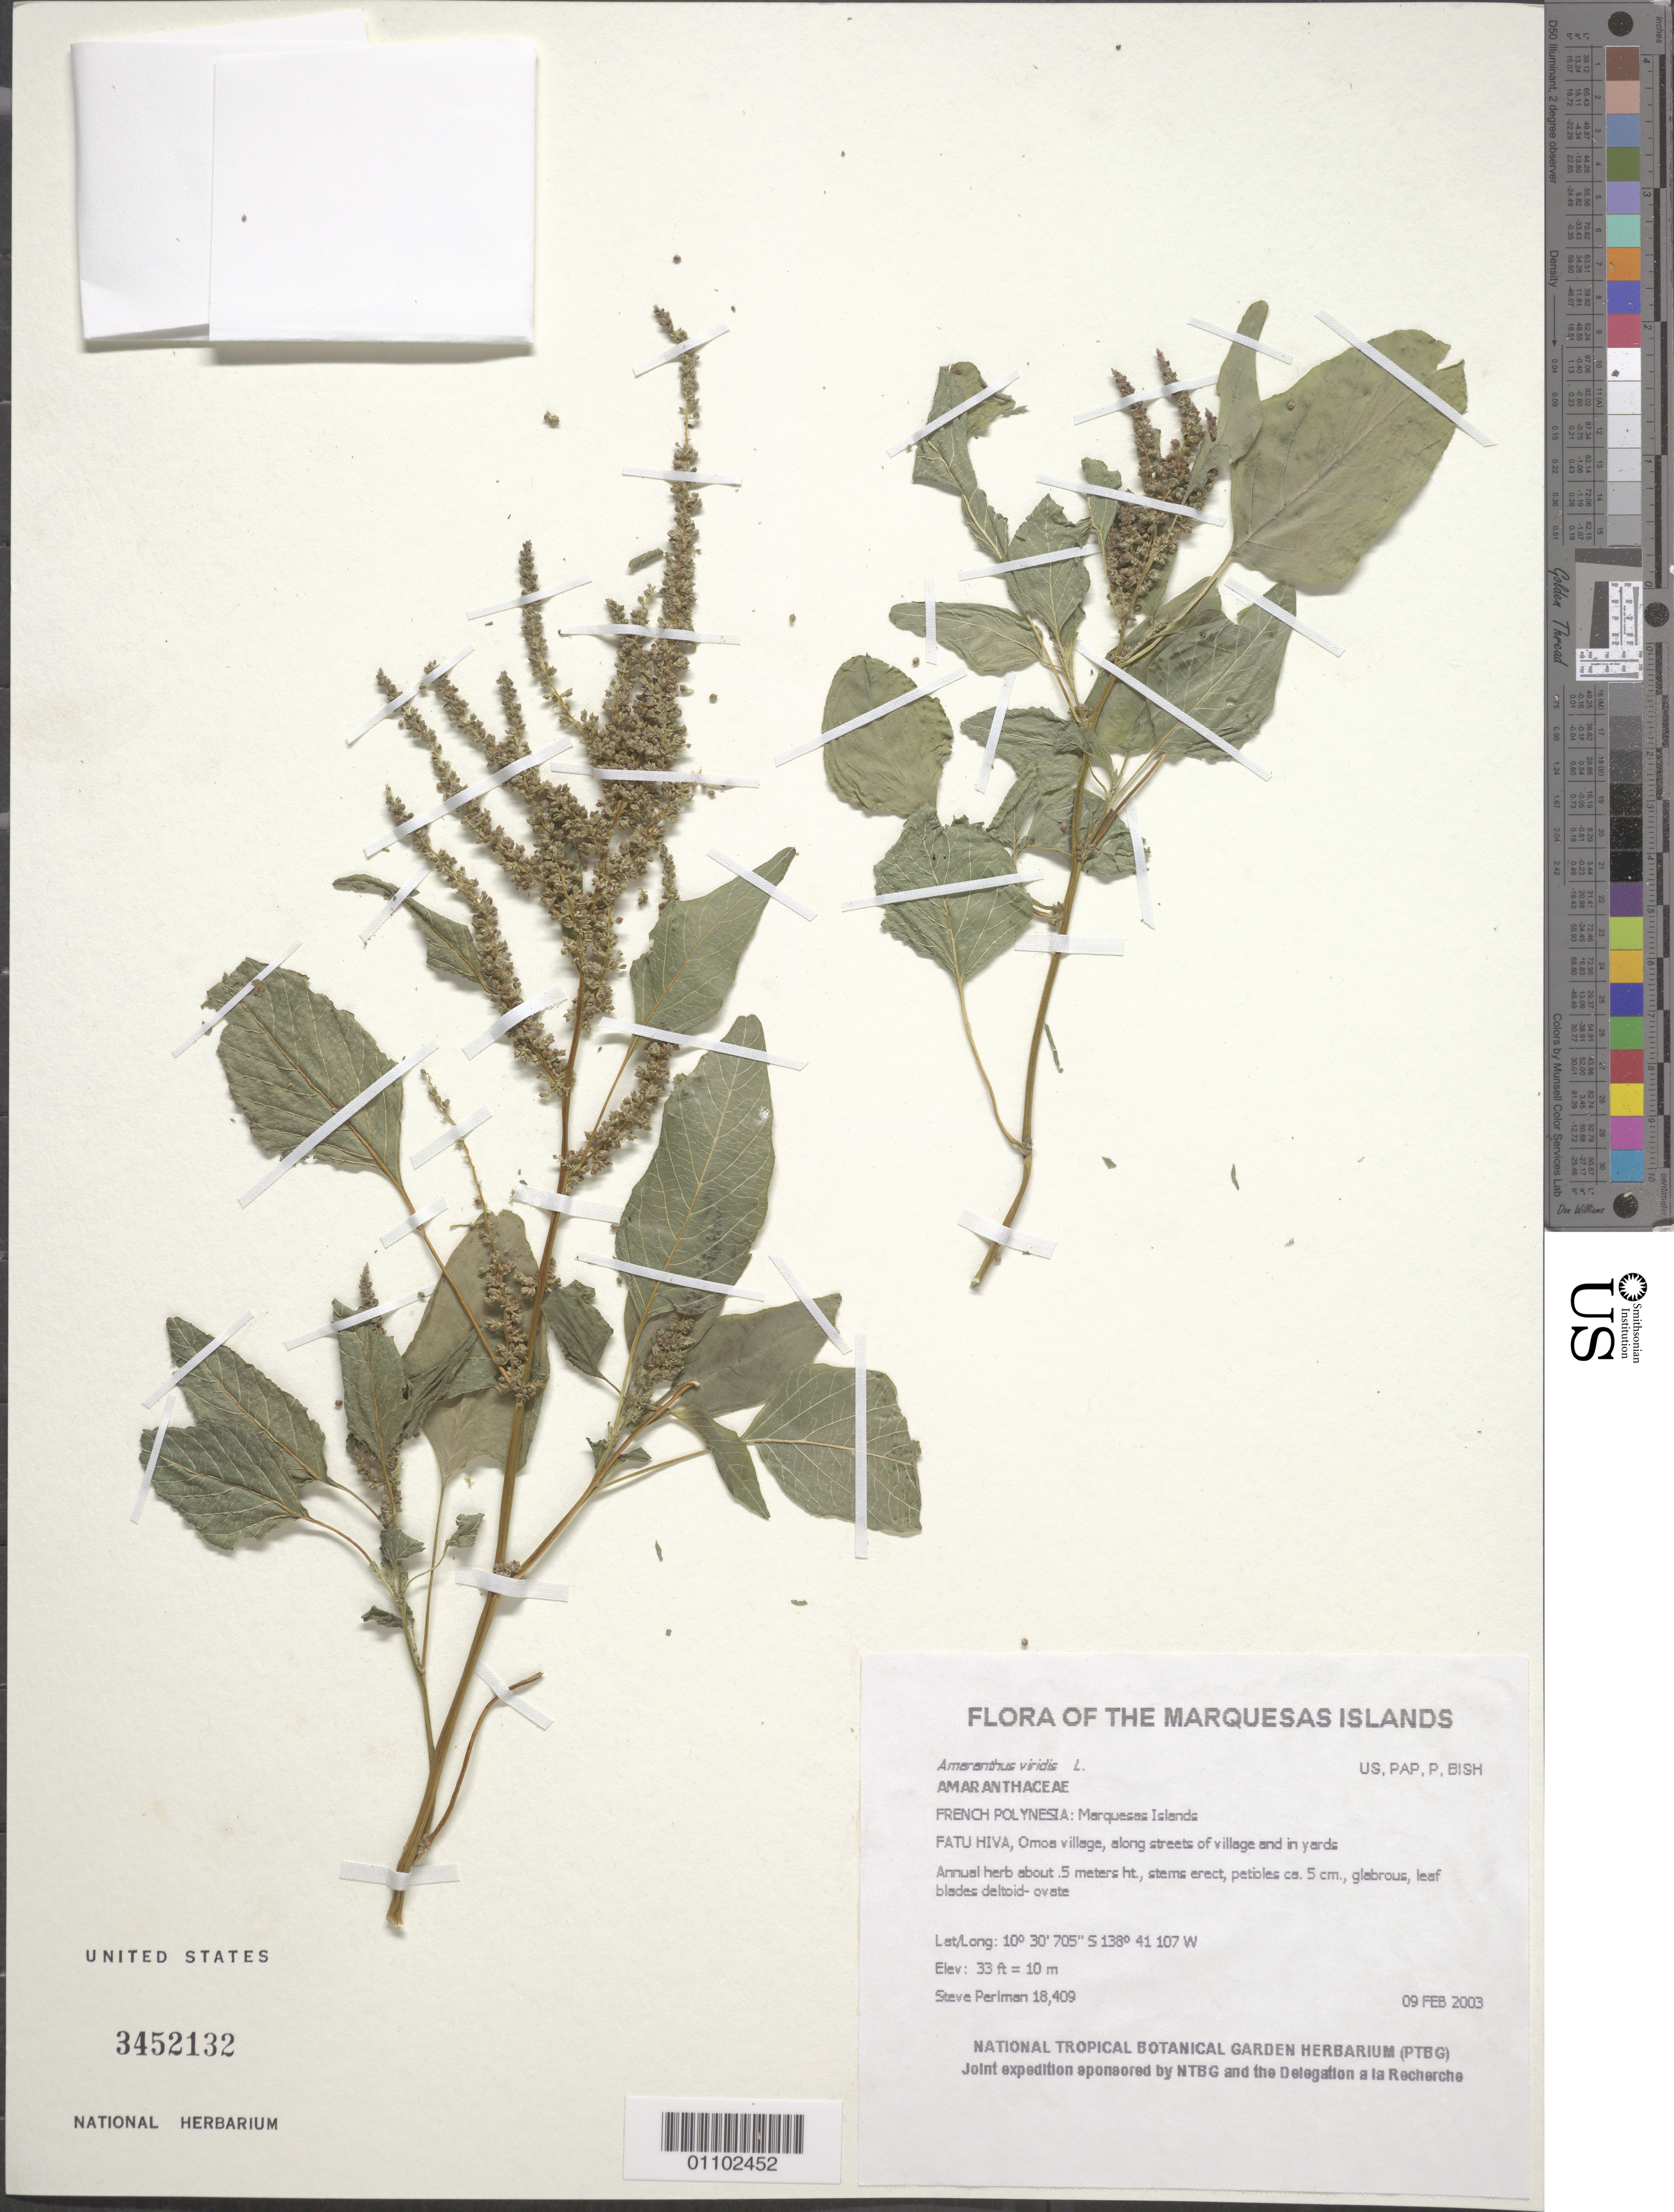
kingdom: Plantae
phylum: Tracheophyta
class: Magnoliopsida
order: Caryophyllales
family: Amaranthaceae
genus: Amaranthus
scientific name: Amaranthus viridis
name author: L.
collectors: S. P. Perlman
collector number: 18409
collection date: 2003-02-09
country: French Polynesia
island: Fatu Hiva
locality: Omoa village, along streets of village and in yards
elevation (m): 10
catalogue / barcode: US 3452132